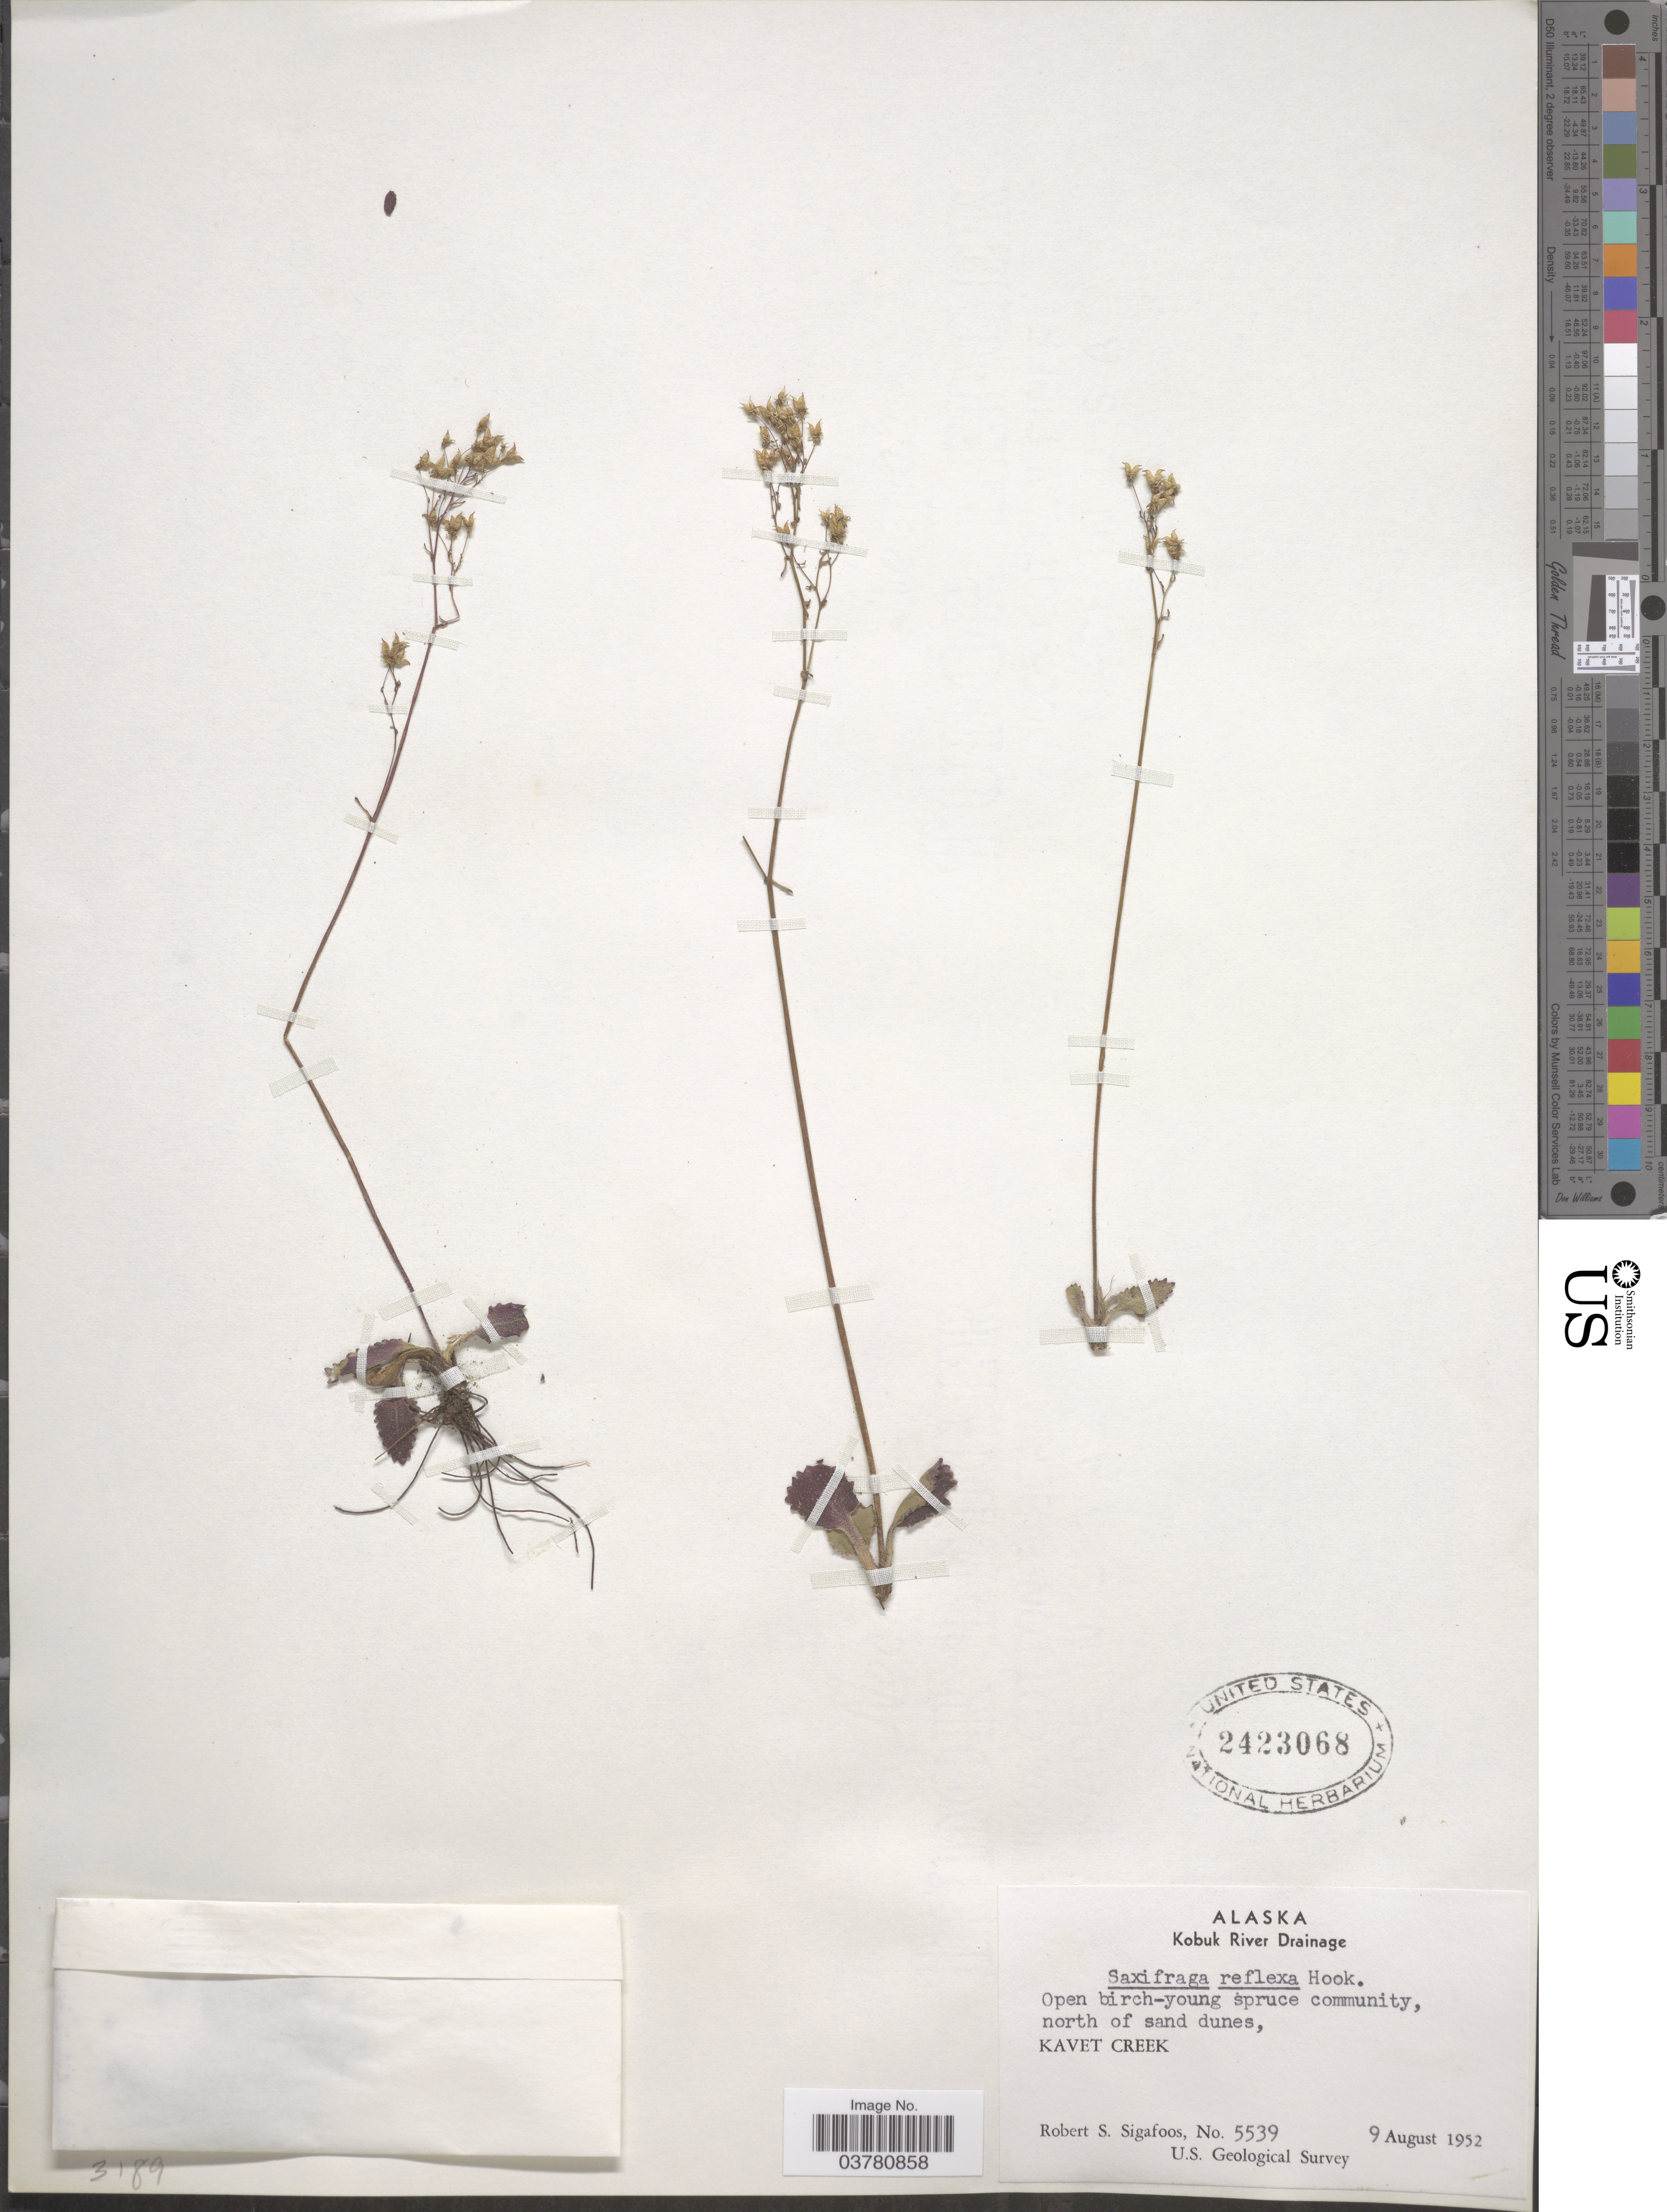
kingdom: Plantae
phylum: Tracheophyta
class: Magnoliopsida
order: Saxifragales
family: Saxifragaceae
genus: Micranthes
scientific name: Micranthes reflexa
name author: (Hook.) Small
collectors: R. Sigafoos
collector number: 5539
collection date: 1952-08-09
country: United States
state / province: Alaska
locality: Kobuk River Drainage. Open birch-young spruce community, north of sand dunes, Kavet Creek. U.S. Geological Survey.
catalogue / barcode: US 2423068